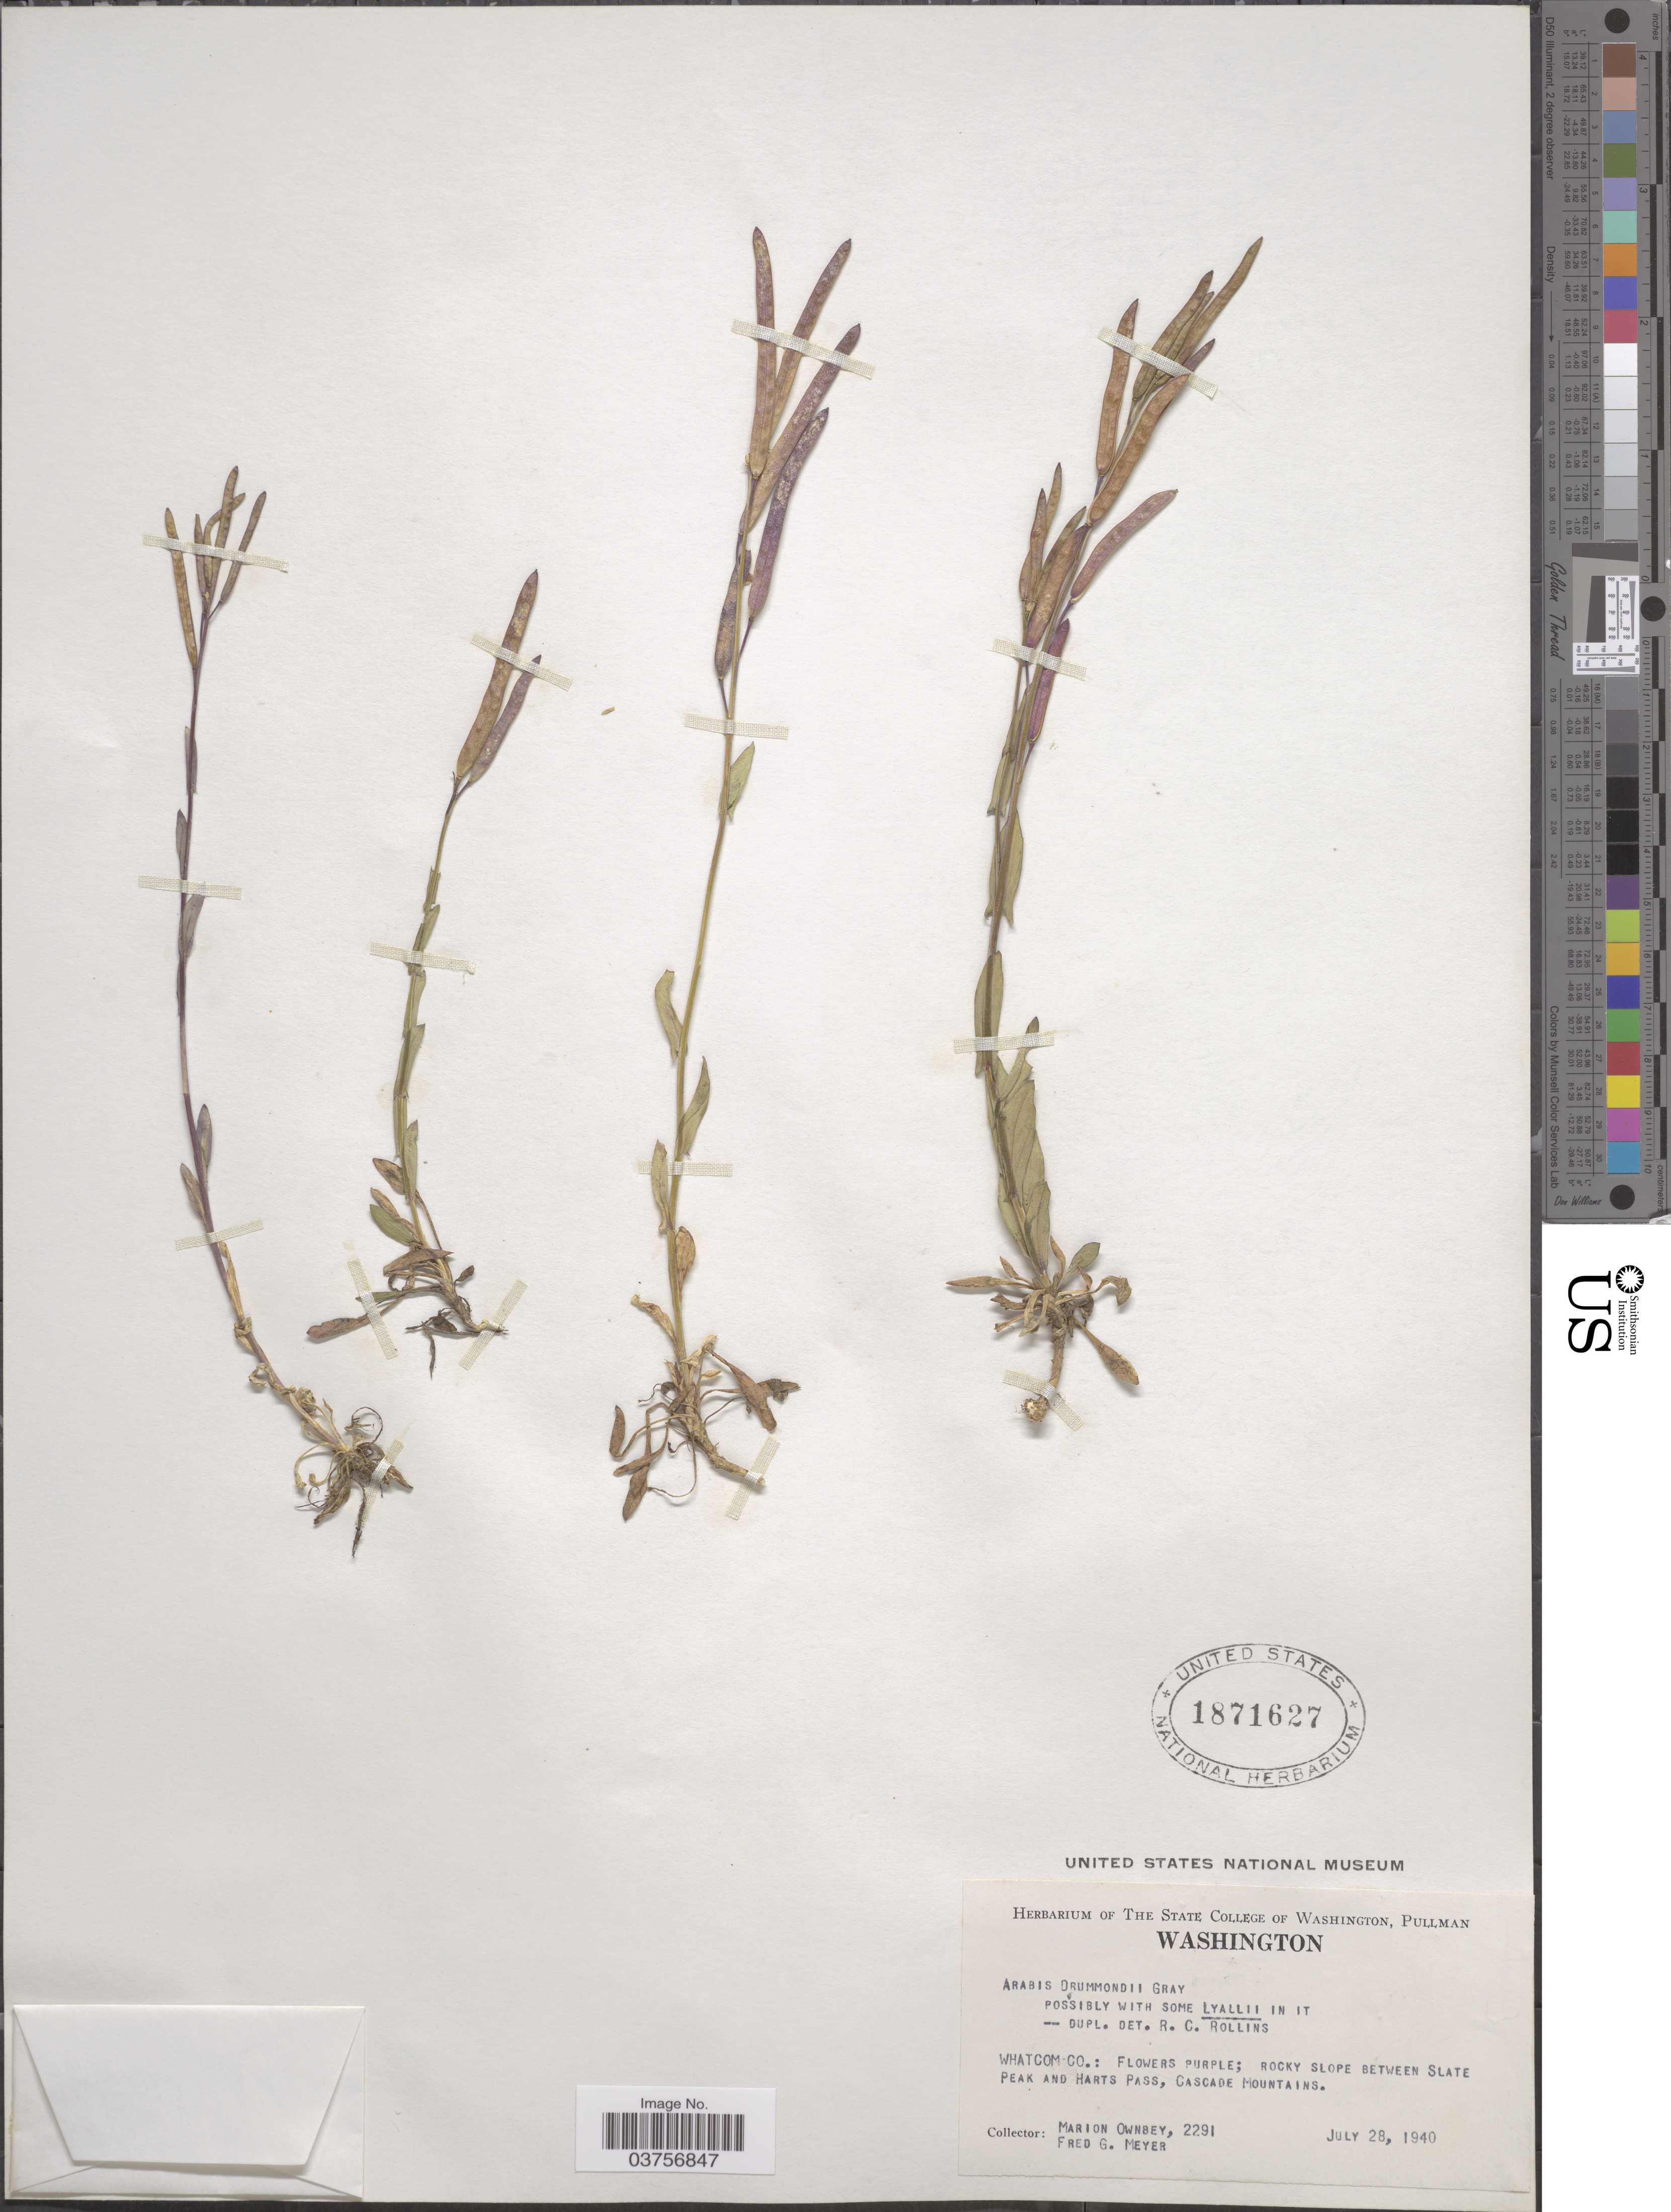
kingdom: Plantae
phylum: Tracheophyta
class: Magnoliopsida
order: Brassicales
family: Brassicaceae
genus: Arabis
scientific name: Arabis drummondii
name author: A. Gray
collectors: M. Ownbey & F. Meyer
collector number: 2291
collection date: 1940-07-28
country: United States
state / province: Washington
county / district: Whatcom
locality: Whatcom Co.: Rocky slope between Slate Peak and Harts Pass, Cascade Mountains.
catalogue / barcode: US 1871627